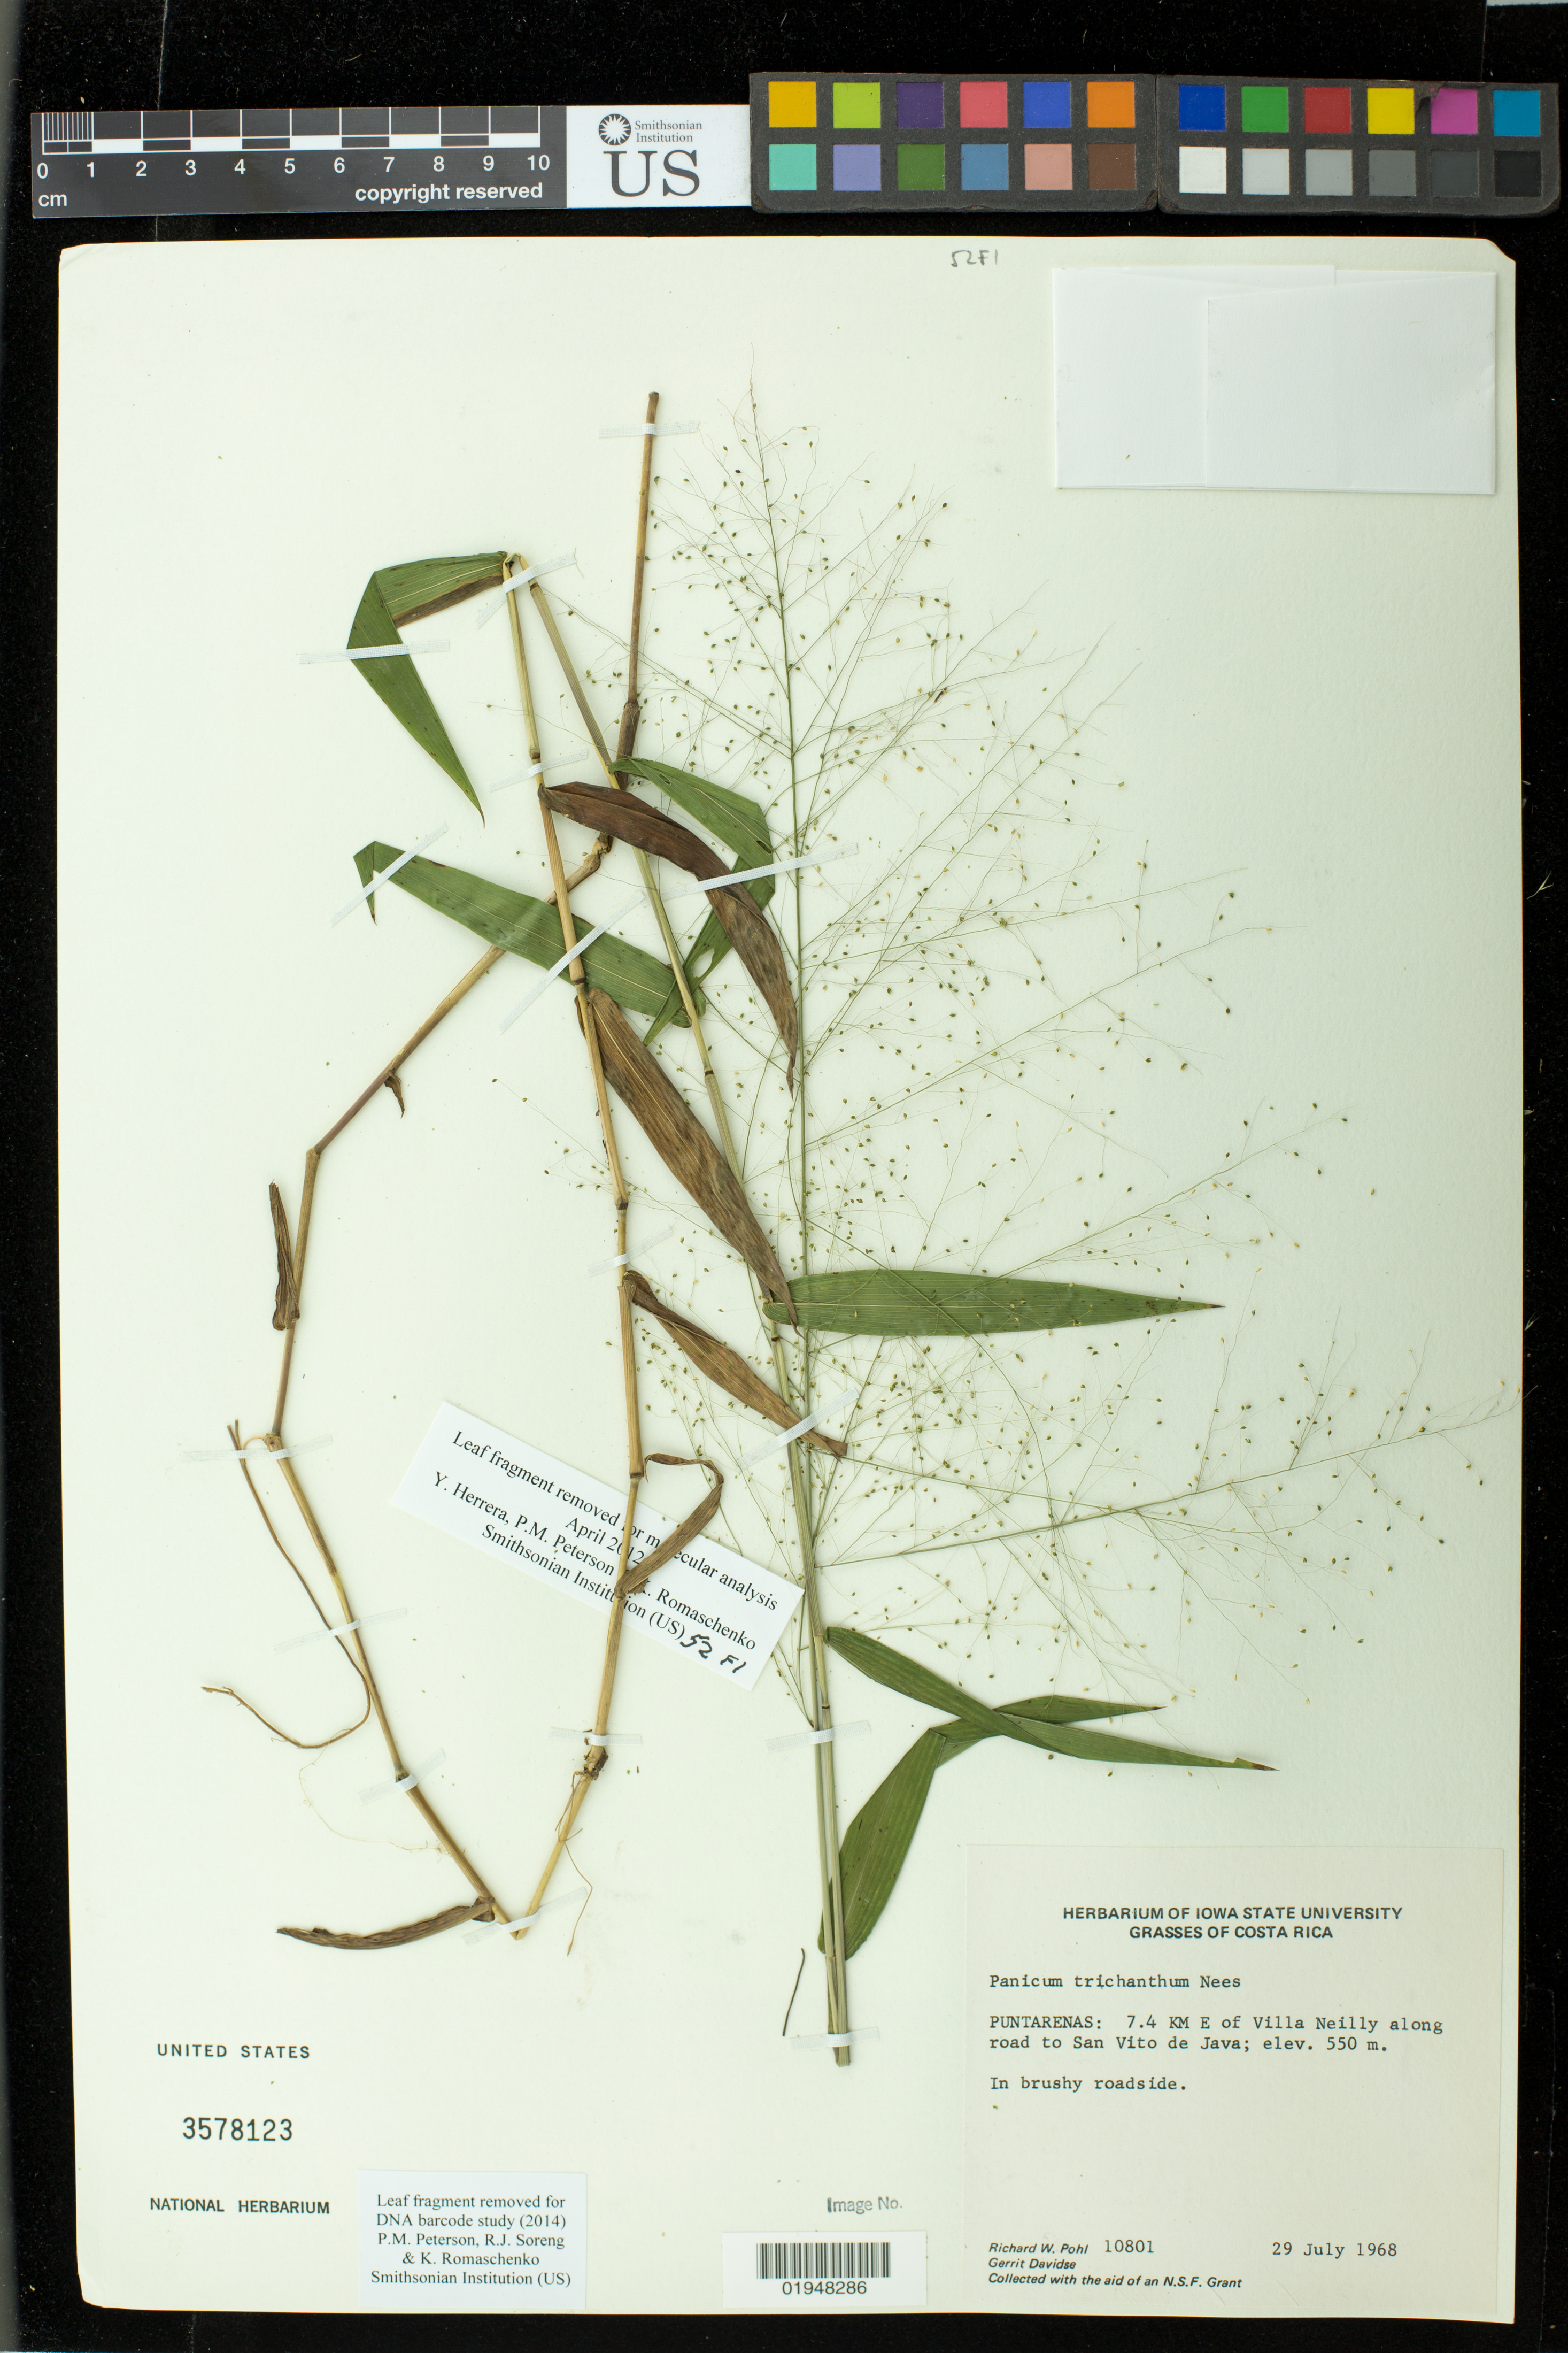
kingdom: Plantae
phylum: Tracheophyta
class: Liliopsida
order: Poales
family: Poaceae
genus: Panicum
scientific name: Panicum trichanthum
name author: Nees in Mart.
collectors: R. W. Pohl & G. Davidse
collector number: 10801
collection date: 1968-07-29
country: Costa Rica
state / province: Puntarenas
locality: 7.4 KM E of Villa Neilly along road to San Vito de Java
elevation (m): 550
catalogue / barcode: US 3578123